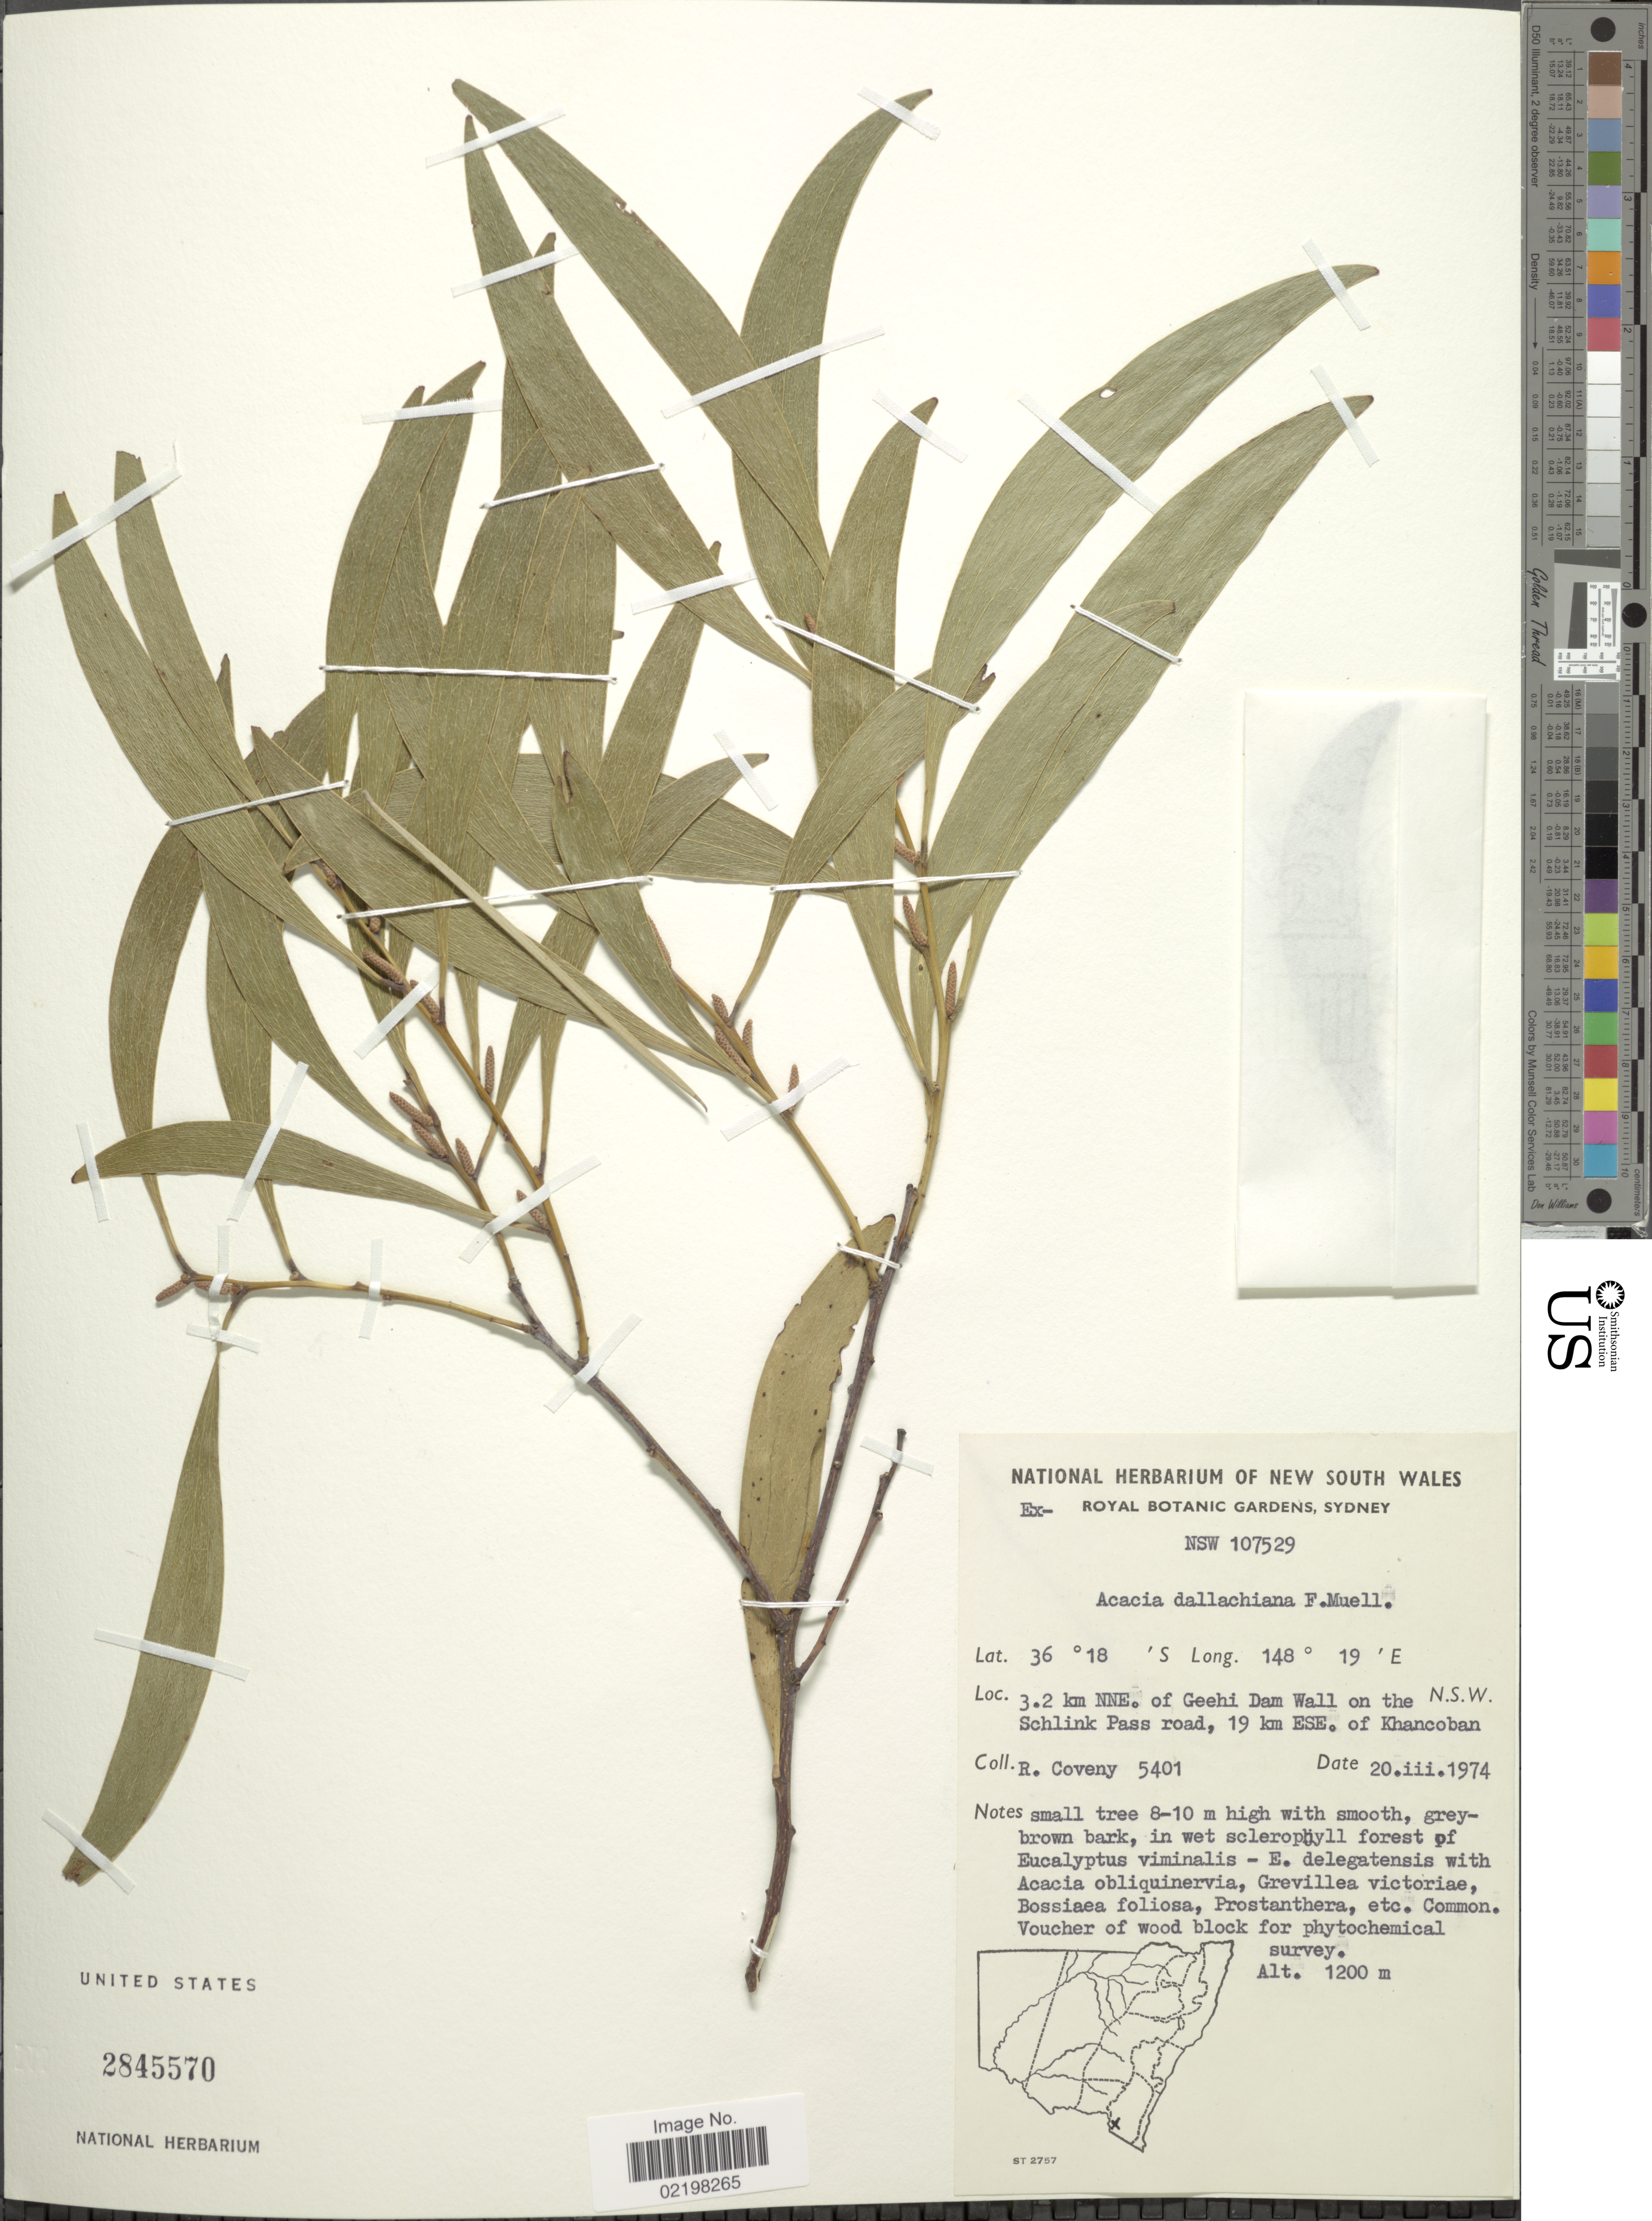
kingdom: Plantae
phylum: Tracheophyta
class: Magnoliopsida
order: Fabales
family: Fabaceae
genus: Acacia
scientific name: Acacia dallachiana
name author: F. Muell.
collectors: R. Coveny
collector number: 5401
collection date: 1974-03-20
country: Australia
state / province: New South Wales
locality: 3.2 km NNE. of Geehi Dam Wall on the Schlink Pass road, 19 km ESE. of Khancoban.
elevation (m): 1200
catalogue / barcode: US 2845570